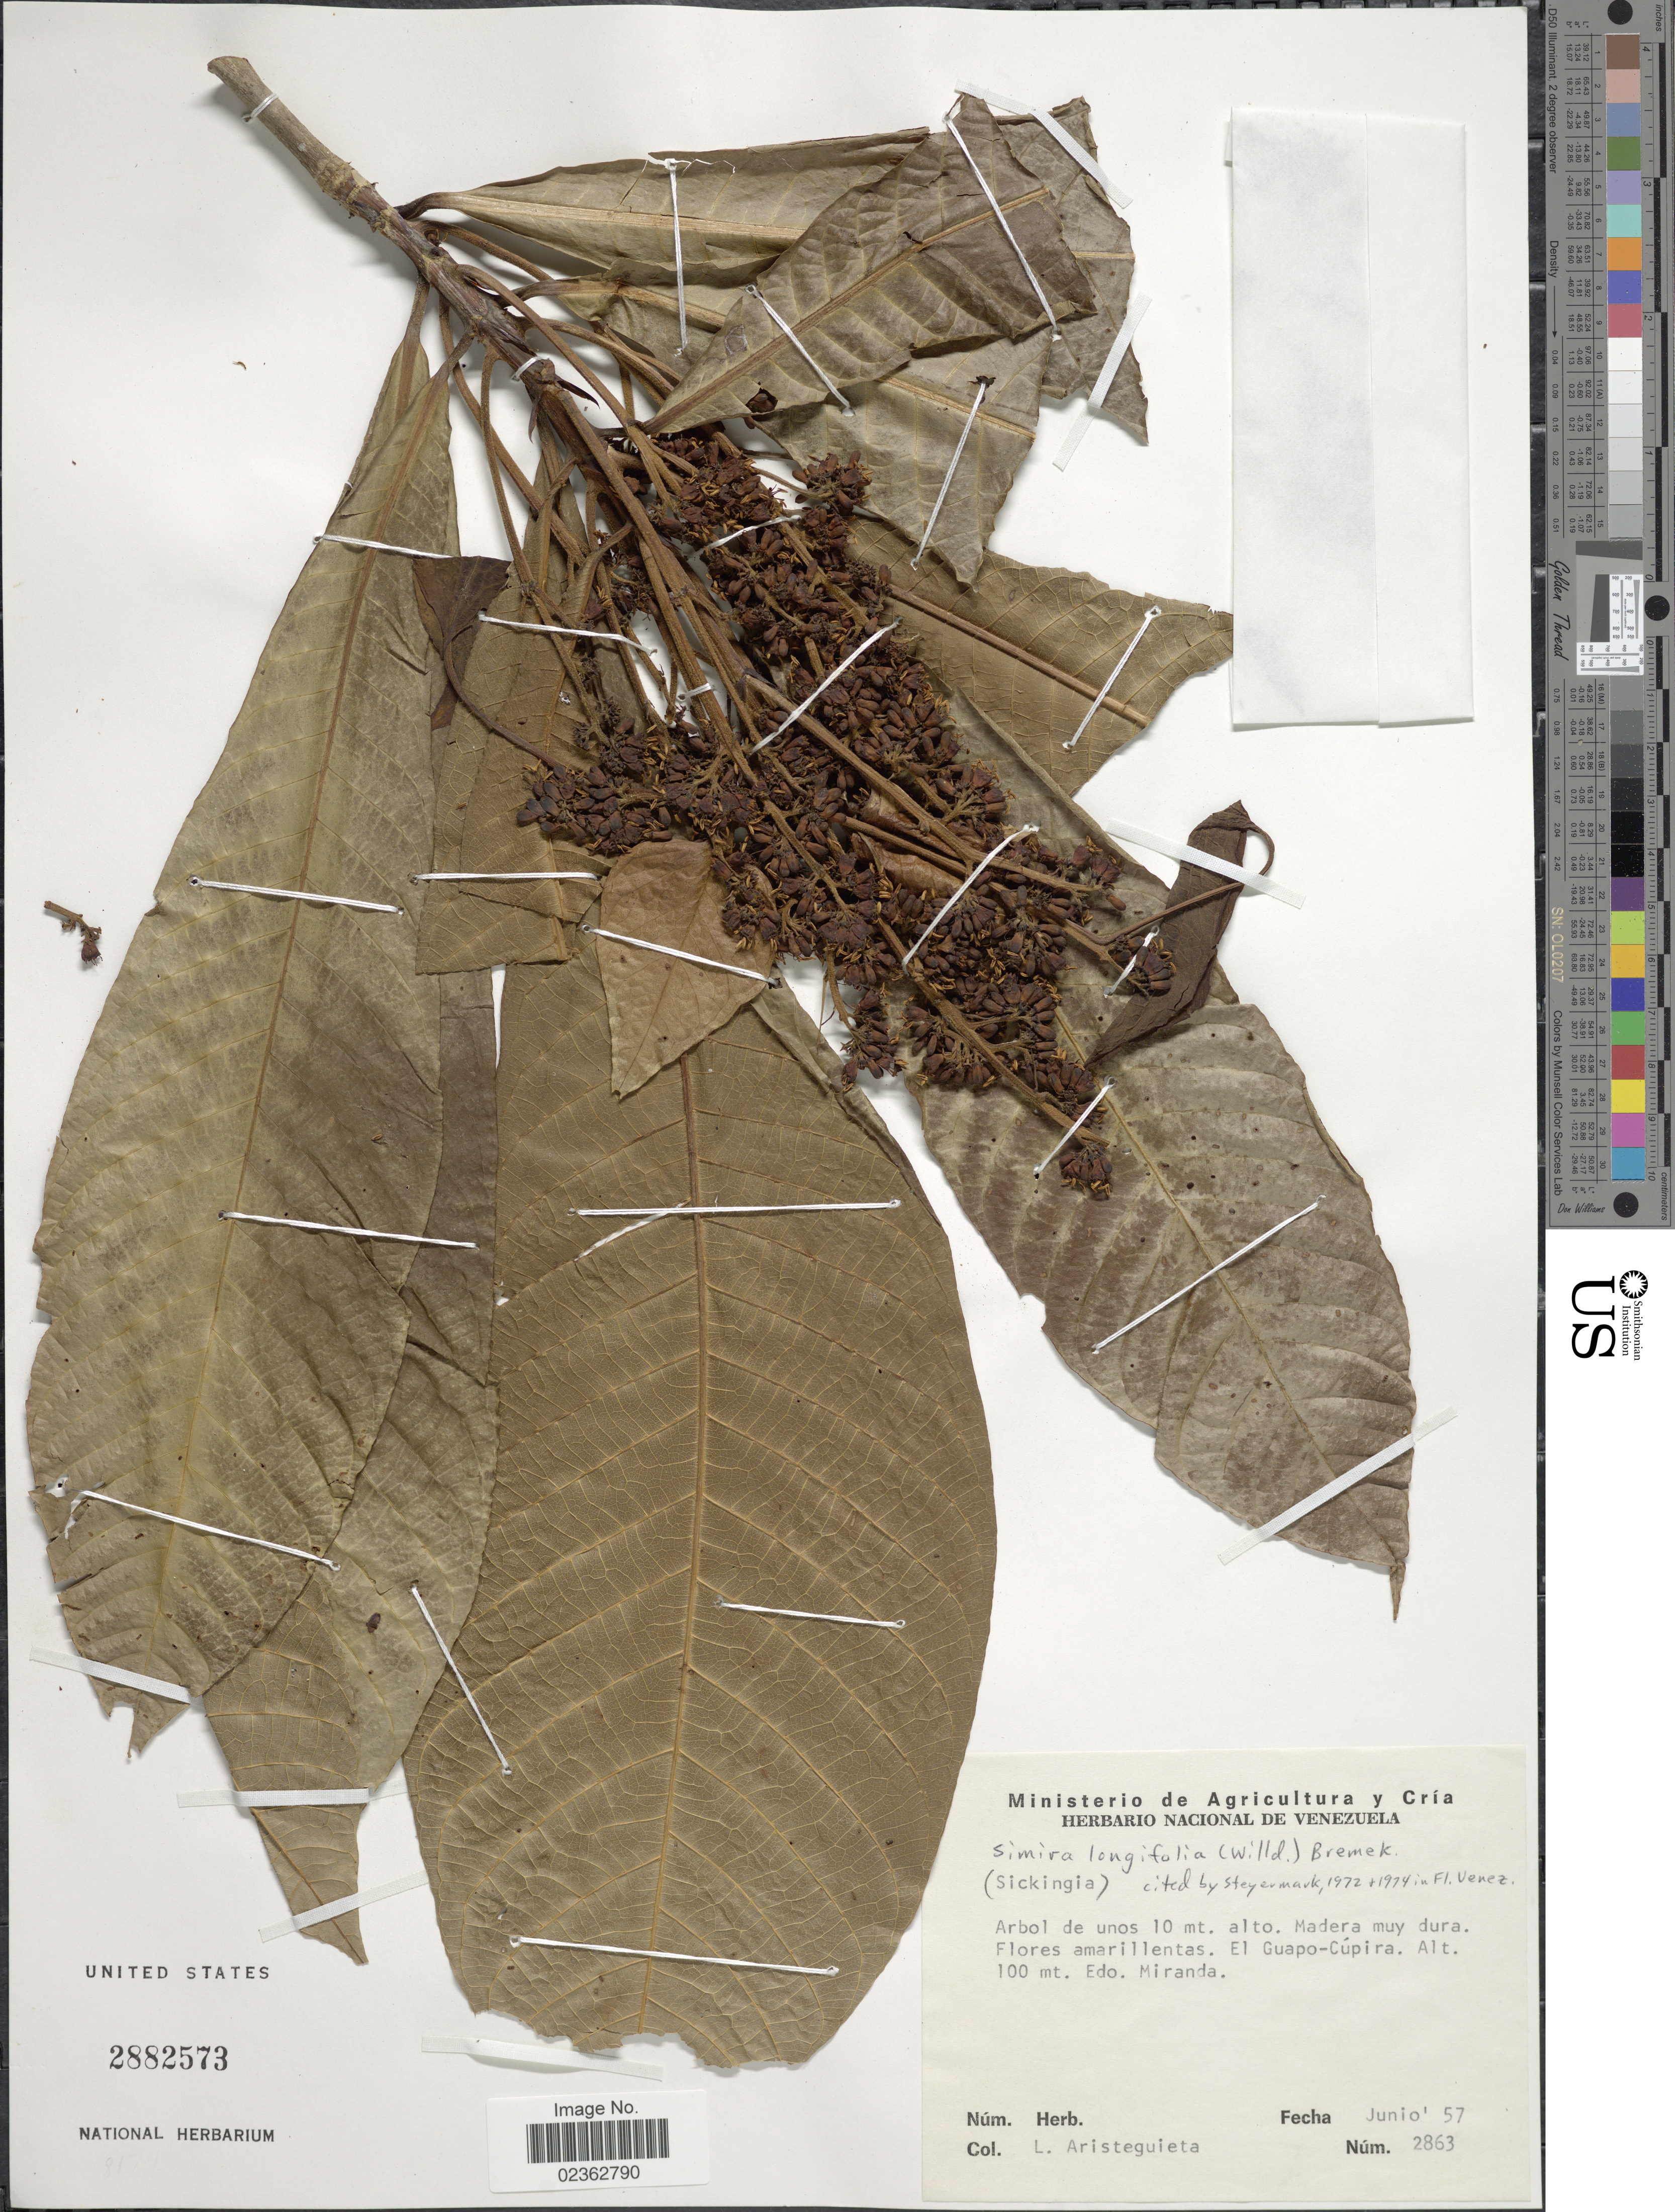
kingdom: Plantae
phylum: Tracheophyta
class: Magnoliopsida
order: Gentianales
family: Rubiaceae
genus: Simira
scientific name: Simira longifolia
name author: (Willd.) Bremek.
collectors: L. Aristeguieta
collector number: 2863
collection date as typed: Transcribed d/m/y: /6/57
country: Venezuela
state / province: Miranda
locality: Madera muy dura, El Guapo-Cupira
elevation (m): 100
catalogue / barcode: US 2882573